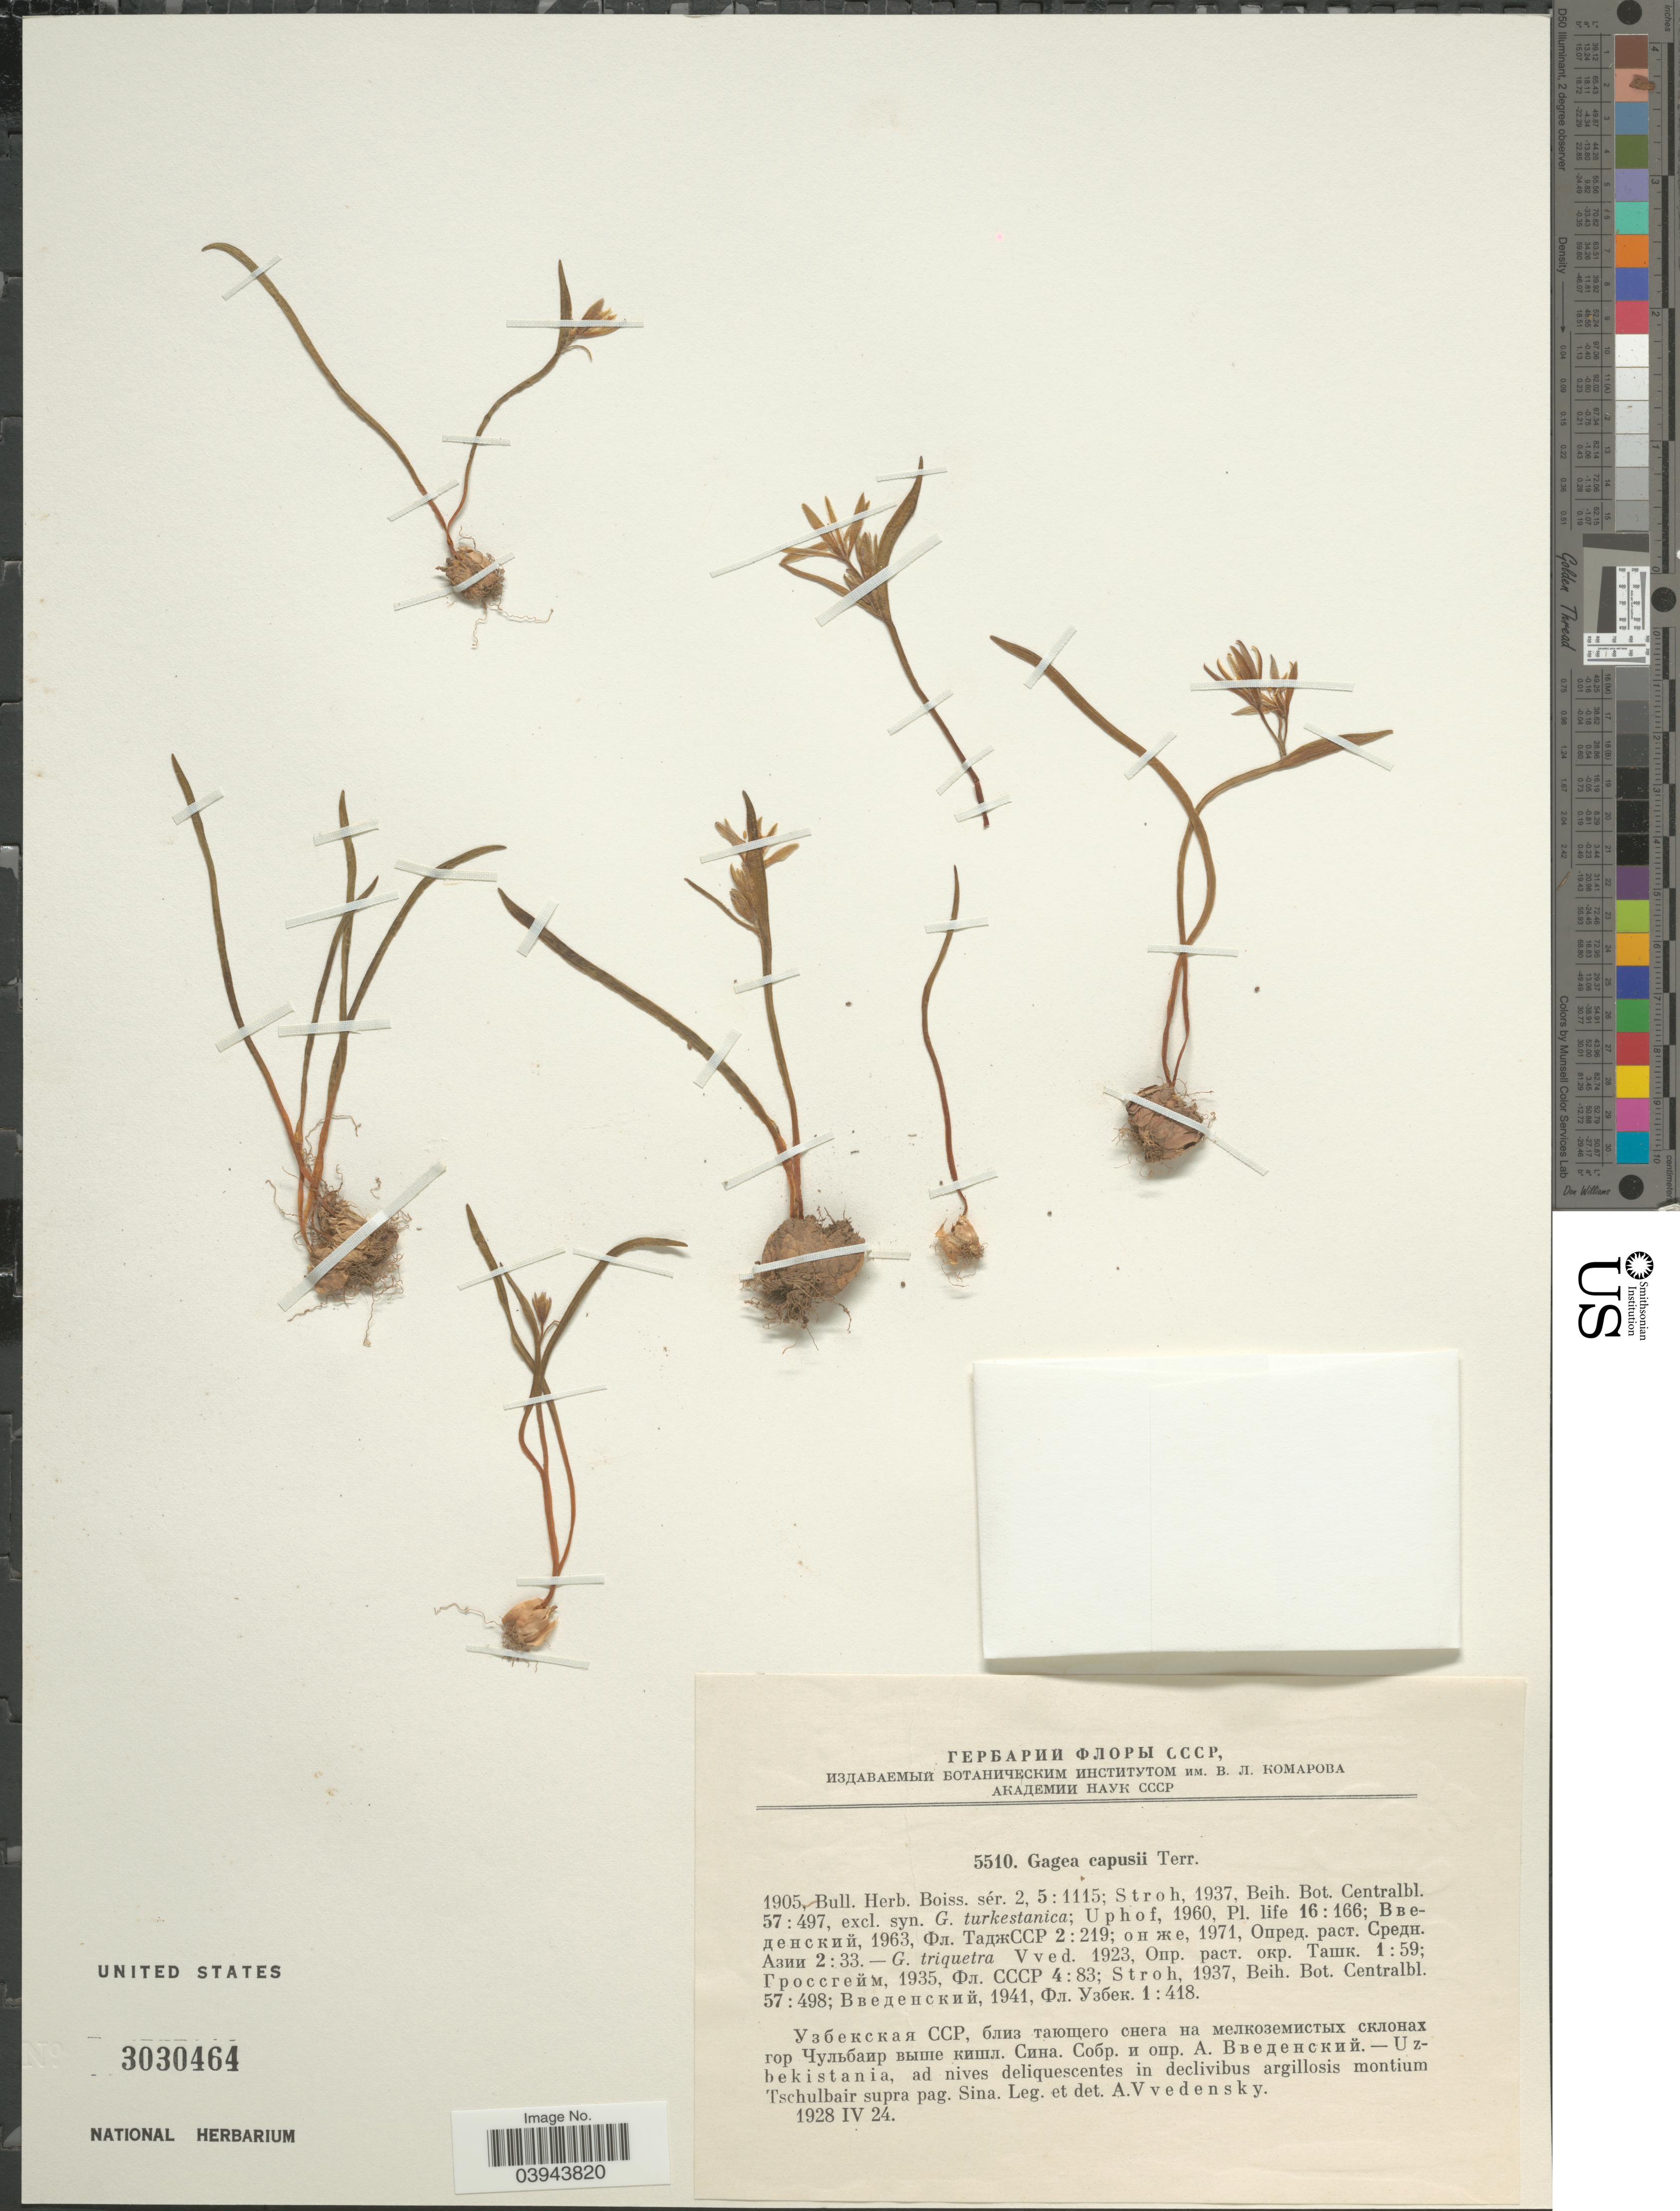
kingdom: Plantae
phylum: Tracheophyta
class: Liliopsida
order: Liliales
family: Liliaceae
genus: Gagea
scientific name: Gagea capusii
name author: A. Terracc.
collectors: A. Vvedensky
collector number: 5510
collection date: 1928-04-24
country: Uzbekistan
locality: Ad nives deliquescentes in declivibus argillosis montium Tschulbair supra pag. Sina.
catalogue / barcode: US 3030464